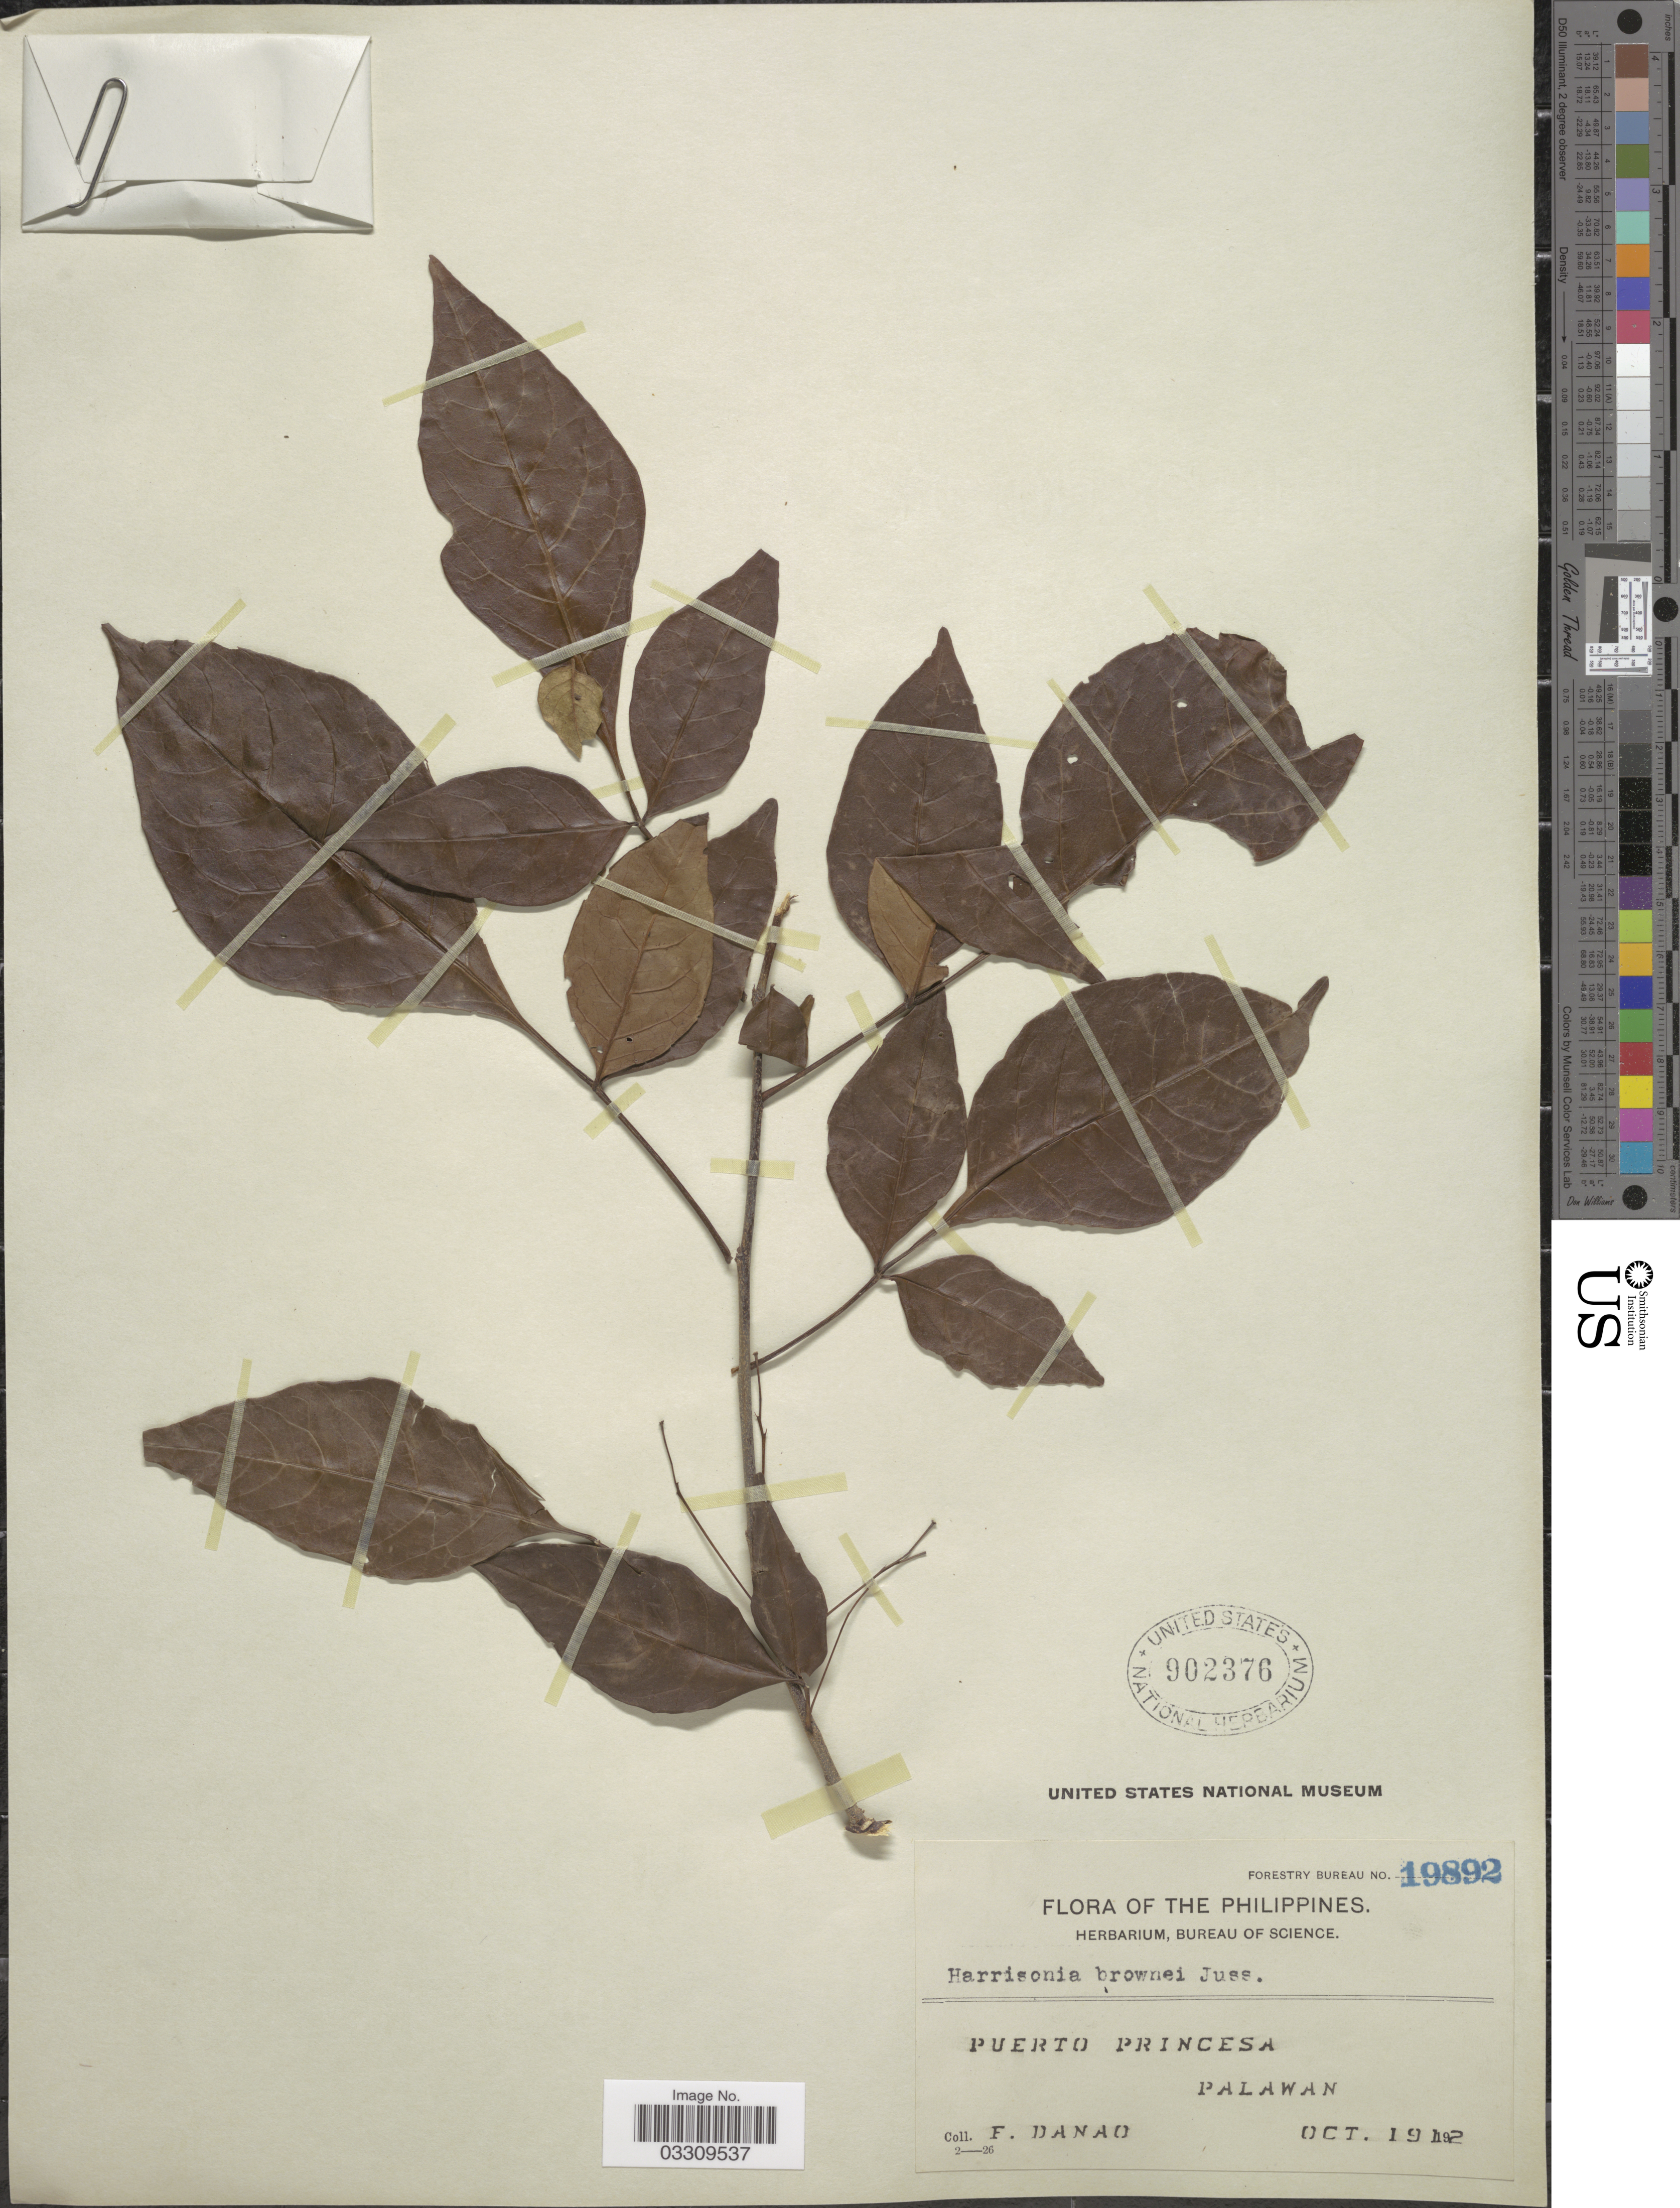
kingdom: Plantae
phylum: Tracheophyta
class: Magnoliopsida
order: Sapindales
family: Rutaceae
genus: Harrisonia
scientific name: Harrisonia brownii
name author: A. Juss.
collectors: F. Danao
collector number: Forestry Bureau 19892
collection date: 1912-10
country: Philippines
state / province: Mimaropa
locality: Puerto Princesa. Palawan.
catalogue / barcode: US 902376